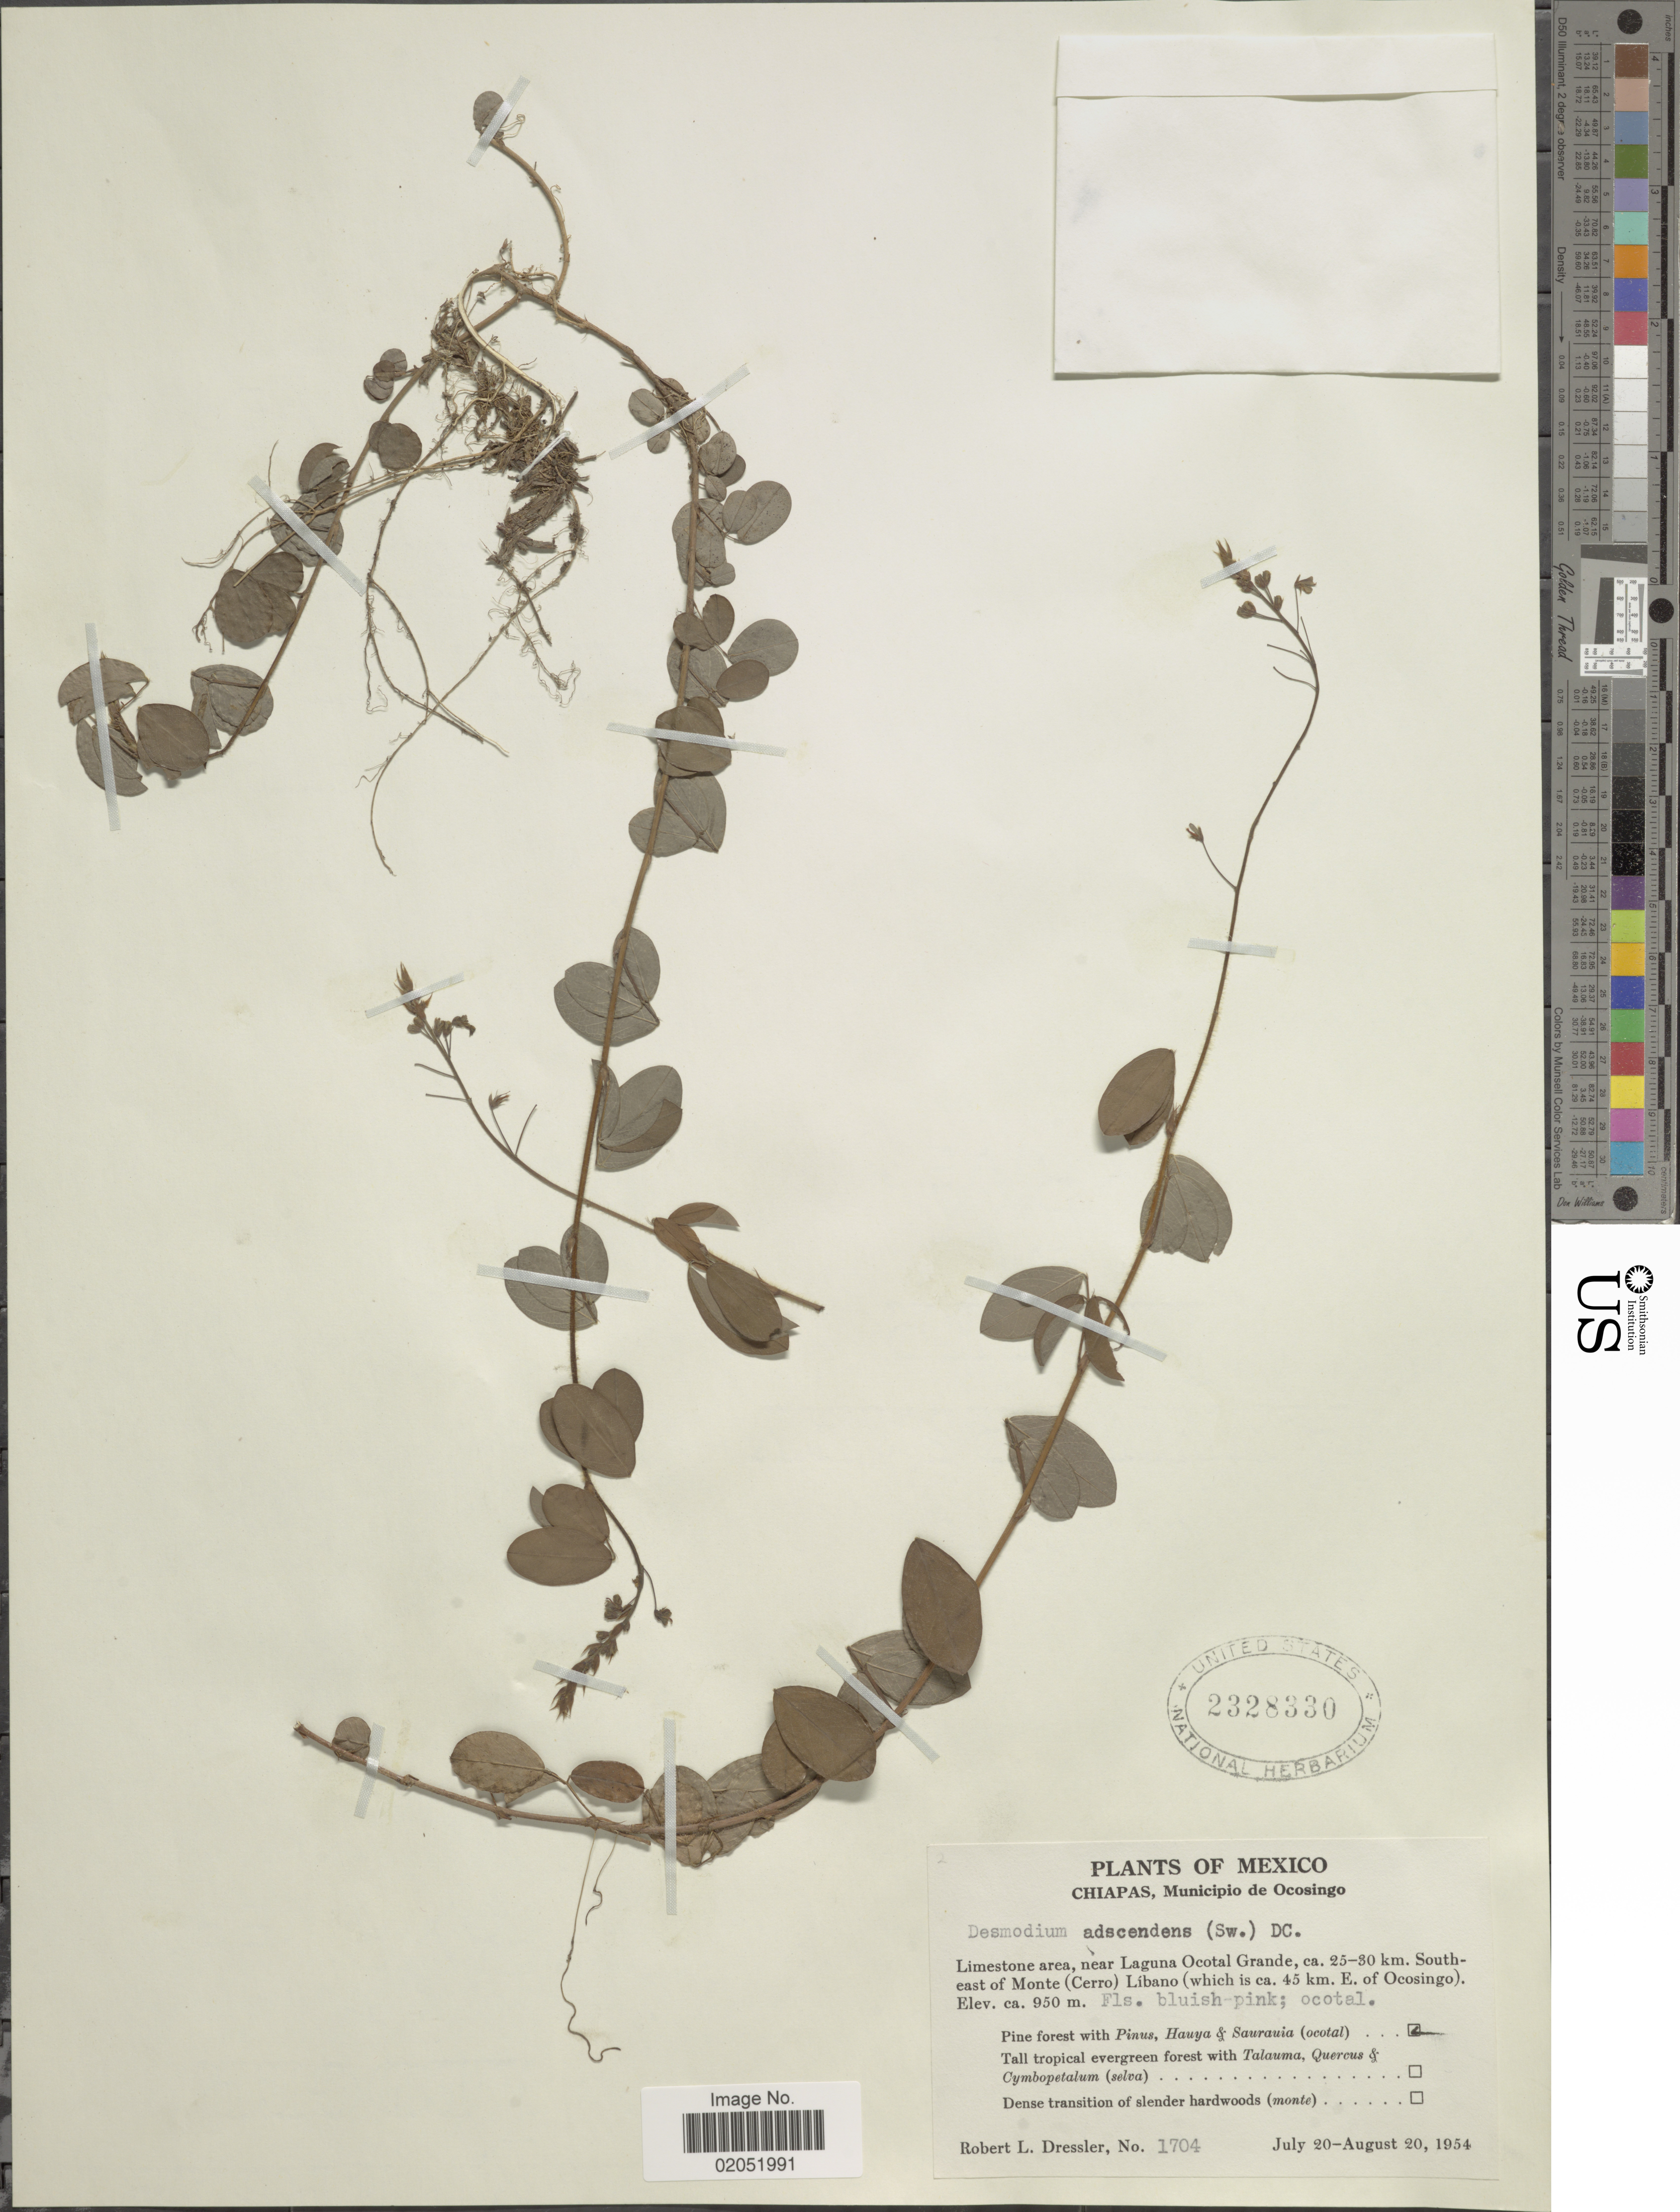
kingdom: Plantae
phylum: Tracheophyta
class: Magnoliopsida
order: Fabales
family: Fabaceae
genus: Grona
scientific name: Grona adscendens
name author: (Sw.) H. Ohashi & K. Ohashi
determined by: Strong, Mark T., (BOT), Smithsonian Institution - National Museum of Natural History (UNITED STATES)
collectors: R. Dressler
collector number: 1704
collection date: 1954-07-20/1954-08-20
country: Mexico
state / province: Chiapas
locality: Near Laguna Ocotal Grande, ca. 25-30 km. South-east of Monte (Cerro) Libano (which is ca. 45 km E. of Ocosingo)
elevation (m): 950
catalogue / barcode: US 2328330